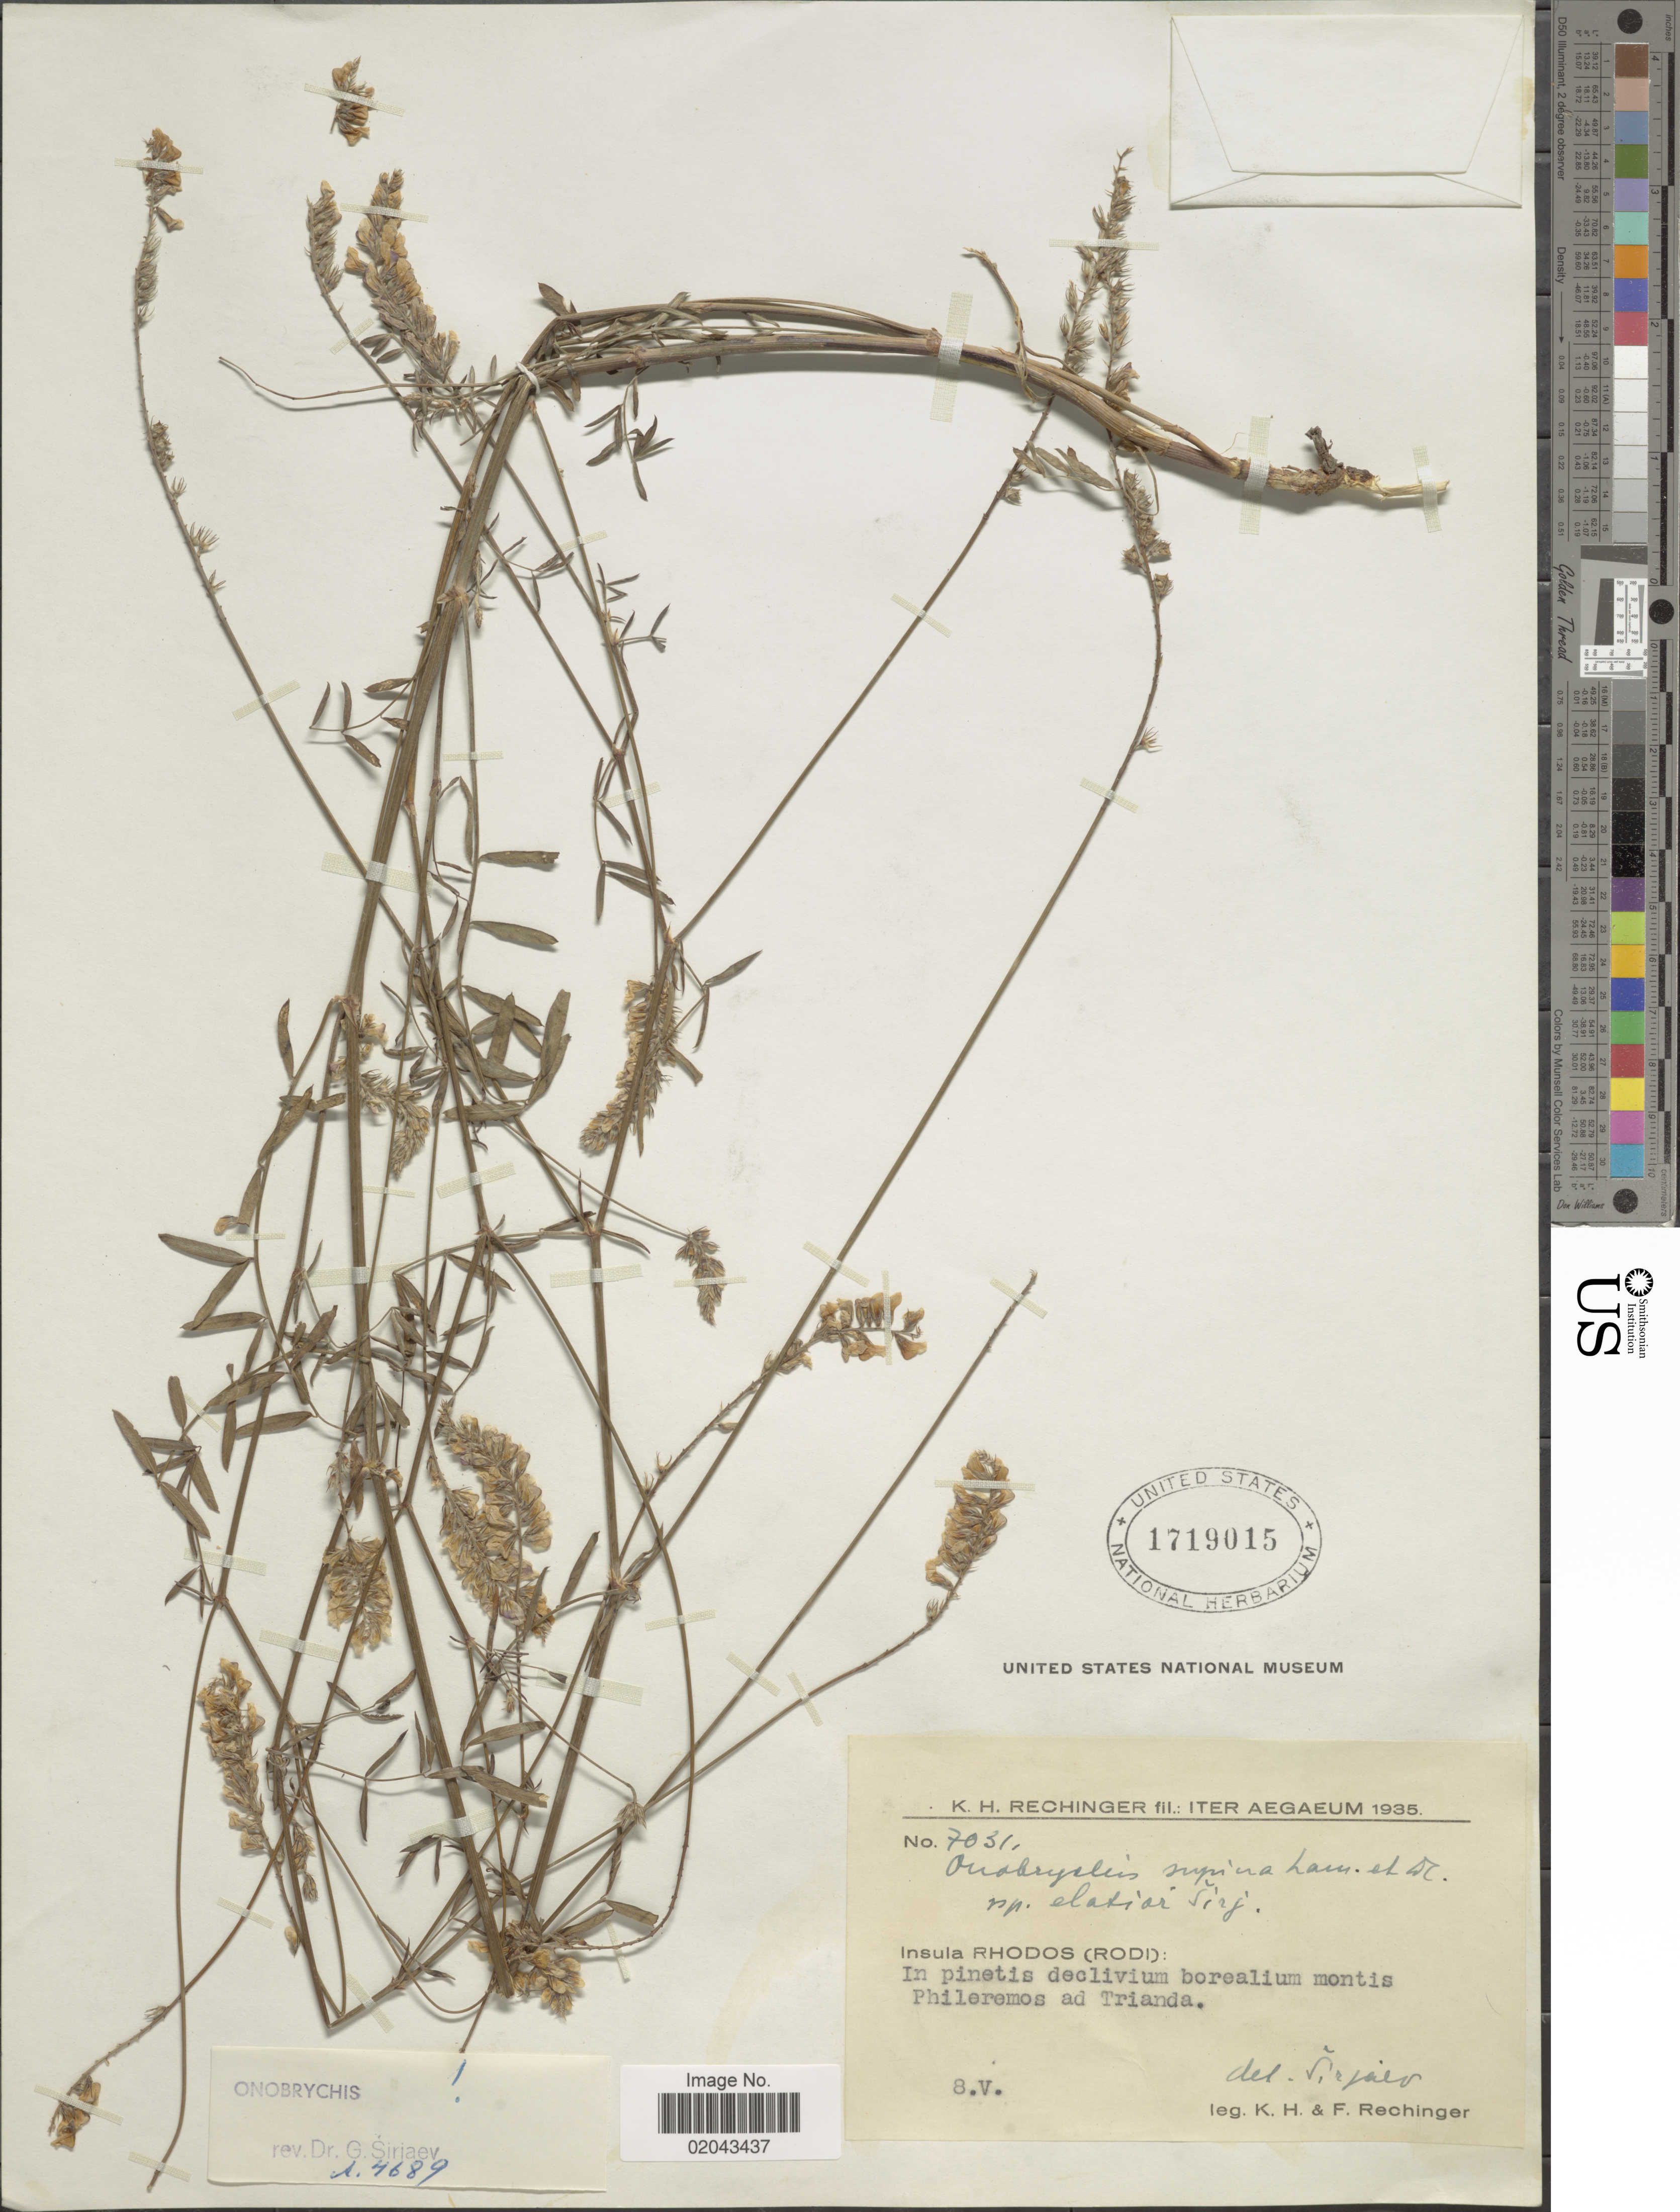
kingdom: Plantae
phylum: Tracheophyta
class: Magnoliopsida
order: Fabales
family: Fabaceae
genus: Onobrychis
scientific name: Onobrychis supina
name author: (Vill.) DC.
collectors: K. H. Rechinger & F. Rechinger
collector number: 7031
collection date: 1935-05-08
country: Greece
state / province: South Aegean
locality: Iter Aegaeum, Insula Rhodos (Rodi): In pinetis declivium borealium montis Phileremos ad Trianda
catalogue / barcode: US 1719015